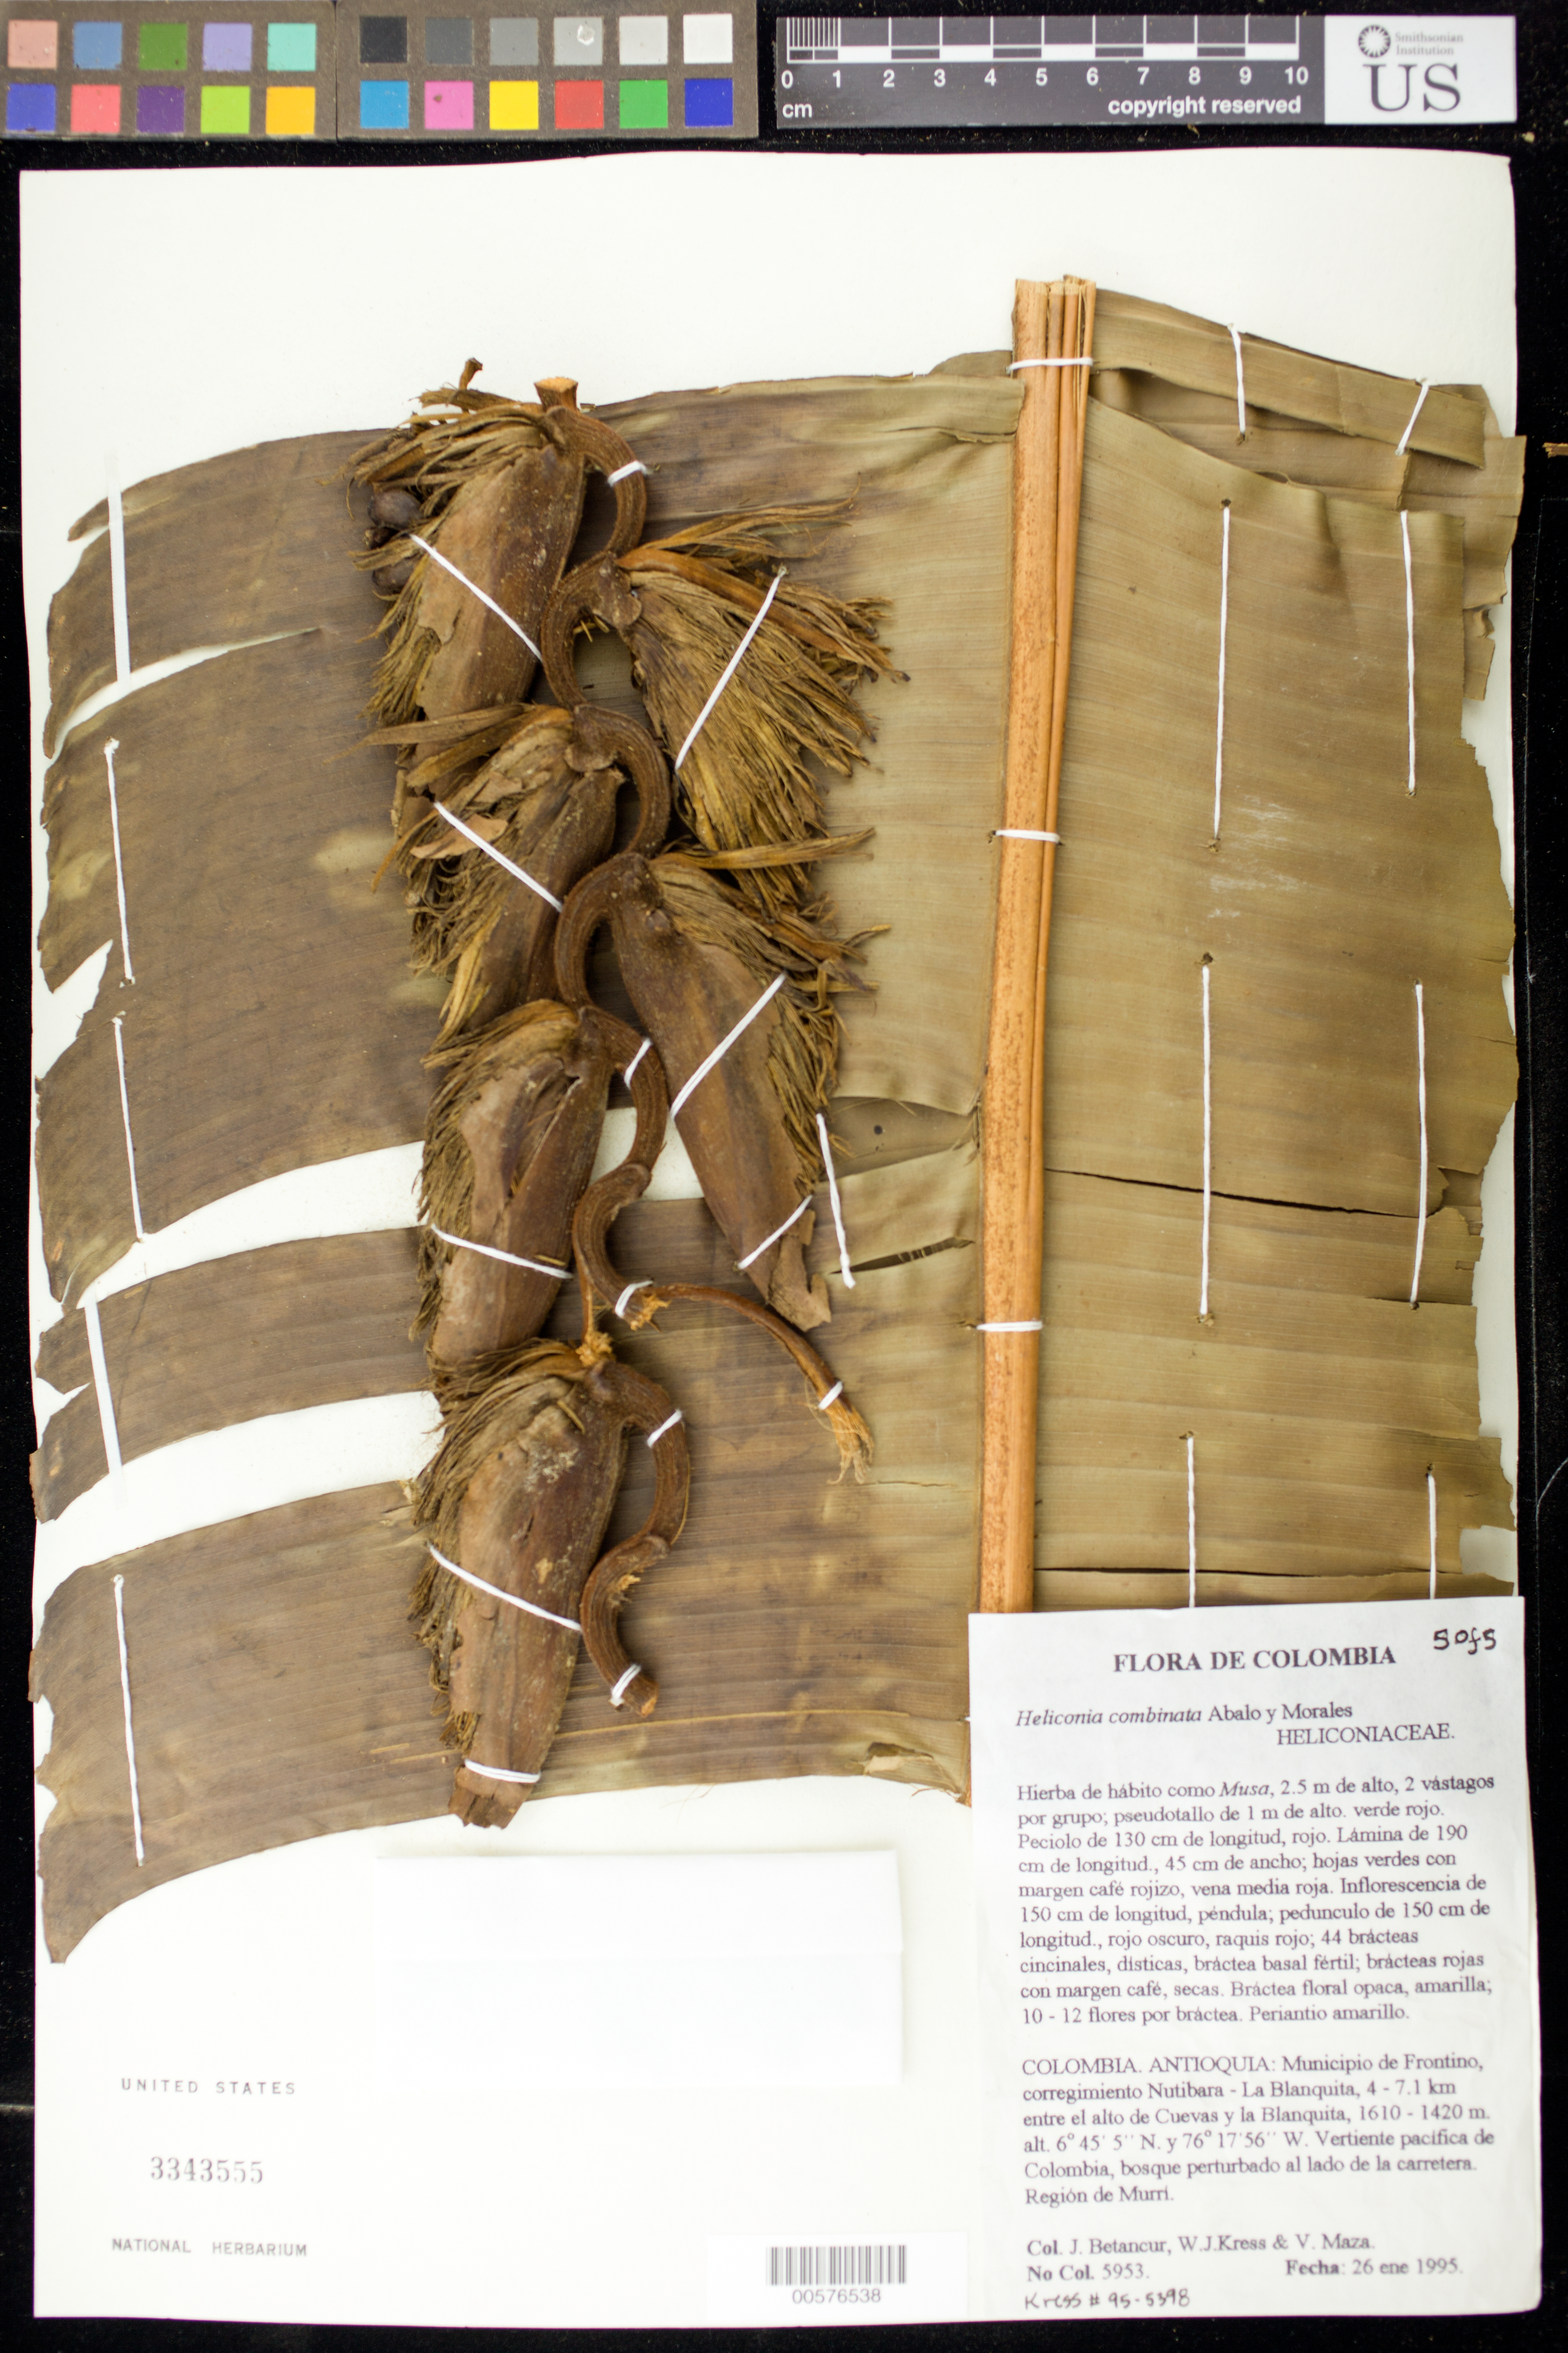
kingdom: Plantae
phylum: Tracheophyta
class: Liliopsida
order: Zingiberales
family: Heliconiaceae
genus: Heliconia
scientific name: Heliconia combinata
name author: Abalo & G. Morales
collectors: J. C. Betancur, W. J. Kress & V. Maza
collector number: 5953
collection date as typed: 26 Jan 1995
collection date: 1995-01-26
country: Colombia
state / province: Antioquia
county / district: Frontino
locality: Road between Nutibara and La Blanquita, 17 km from Nutibara.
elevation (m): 1615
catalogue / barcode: US 3343555